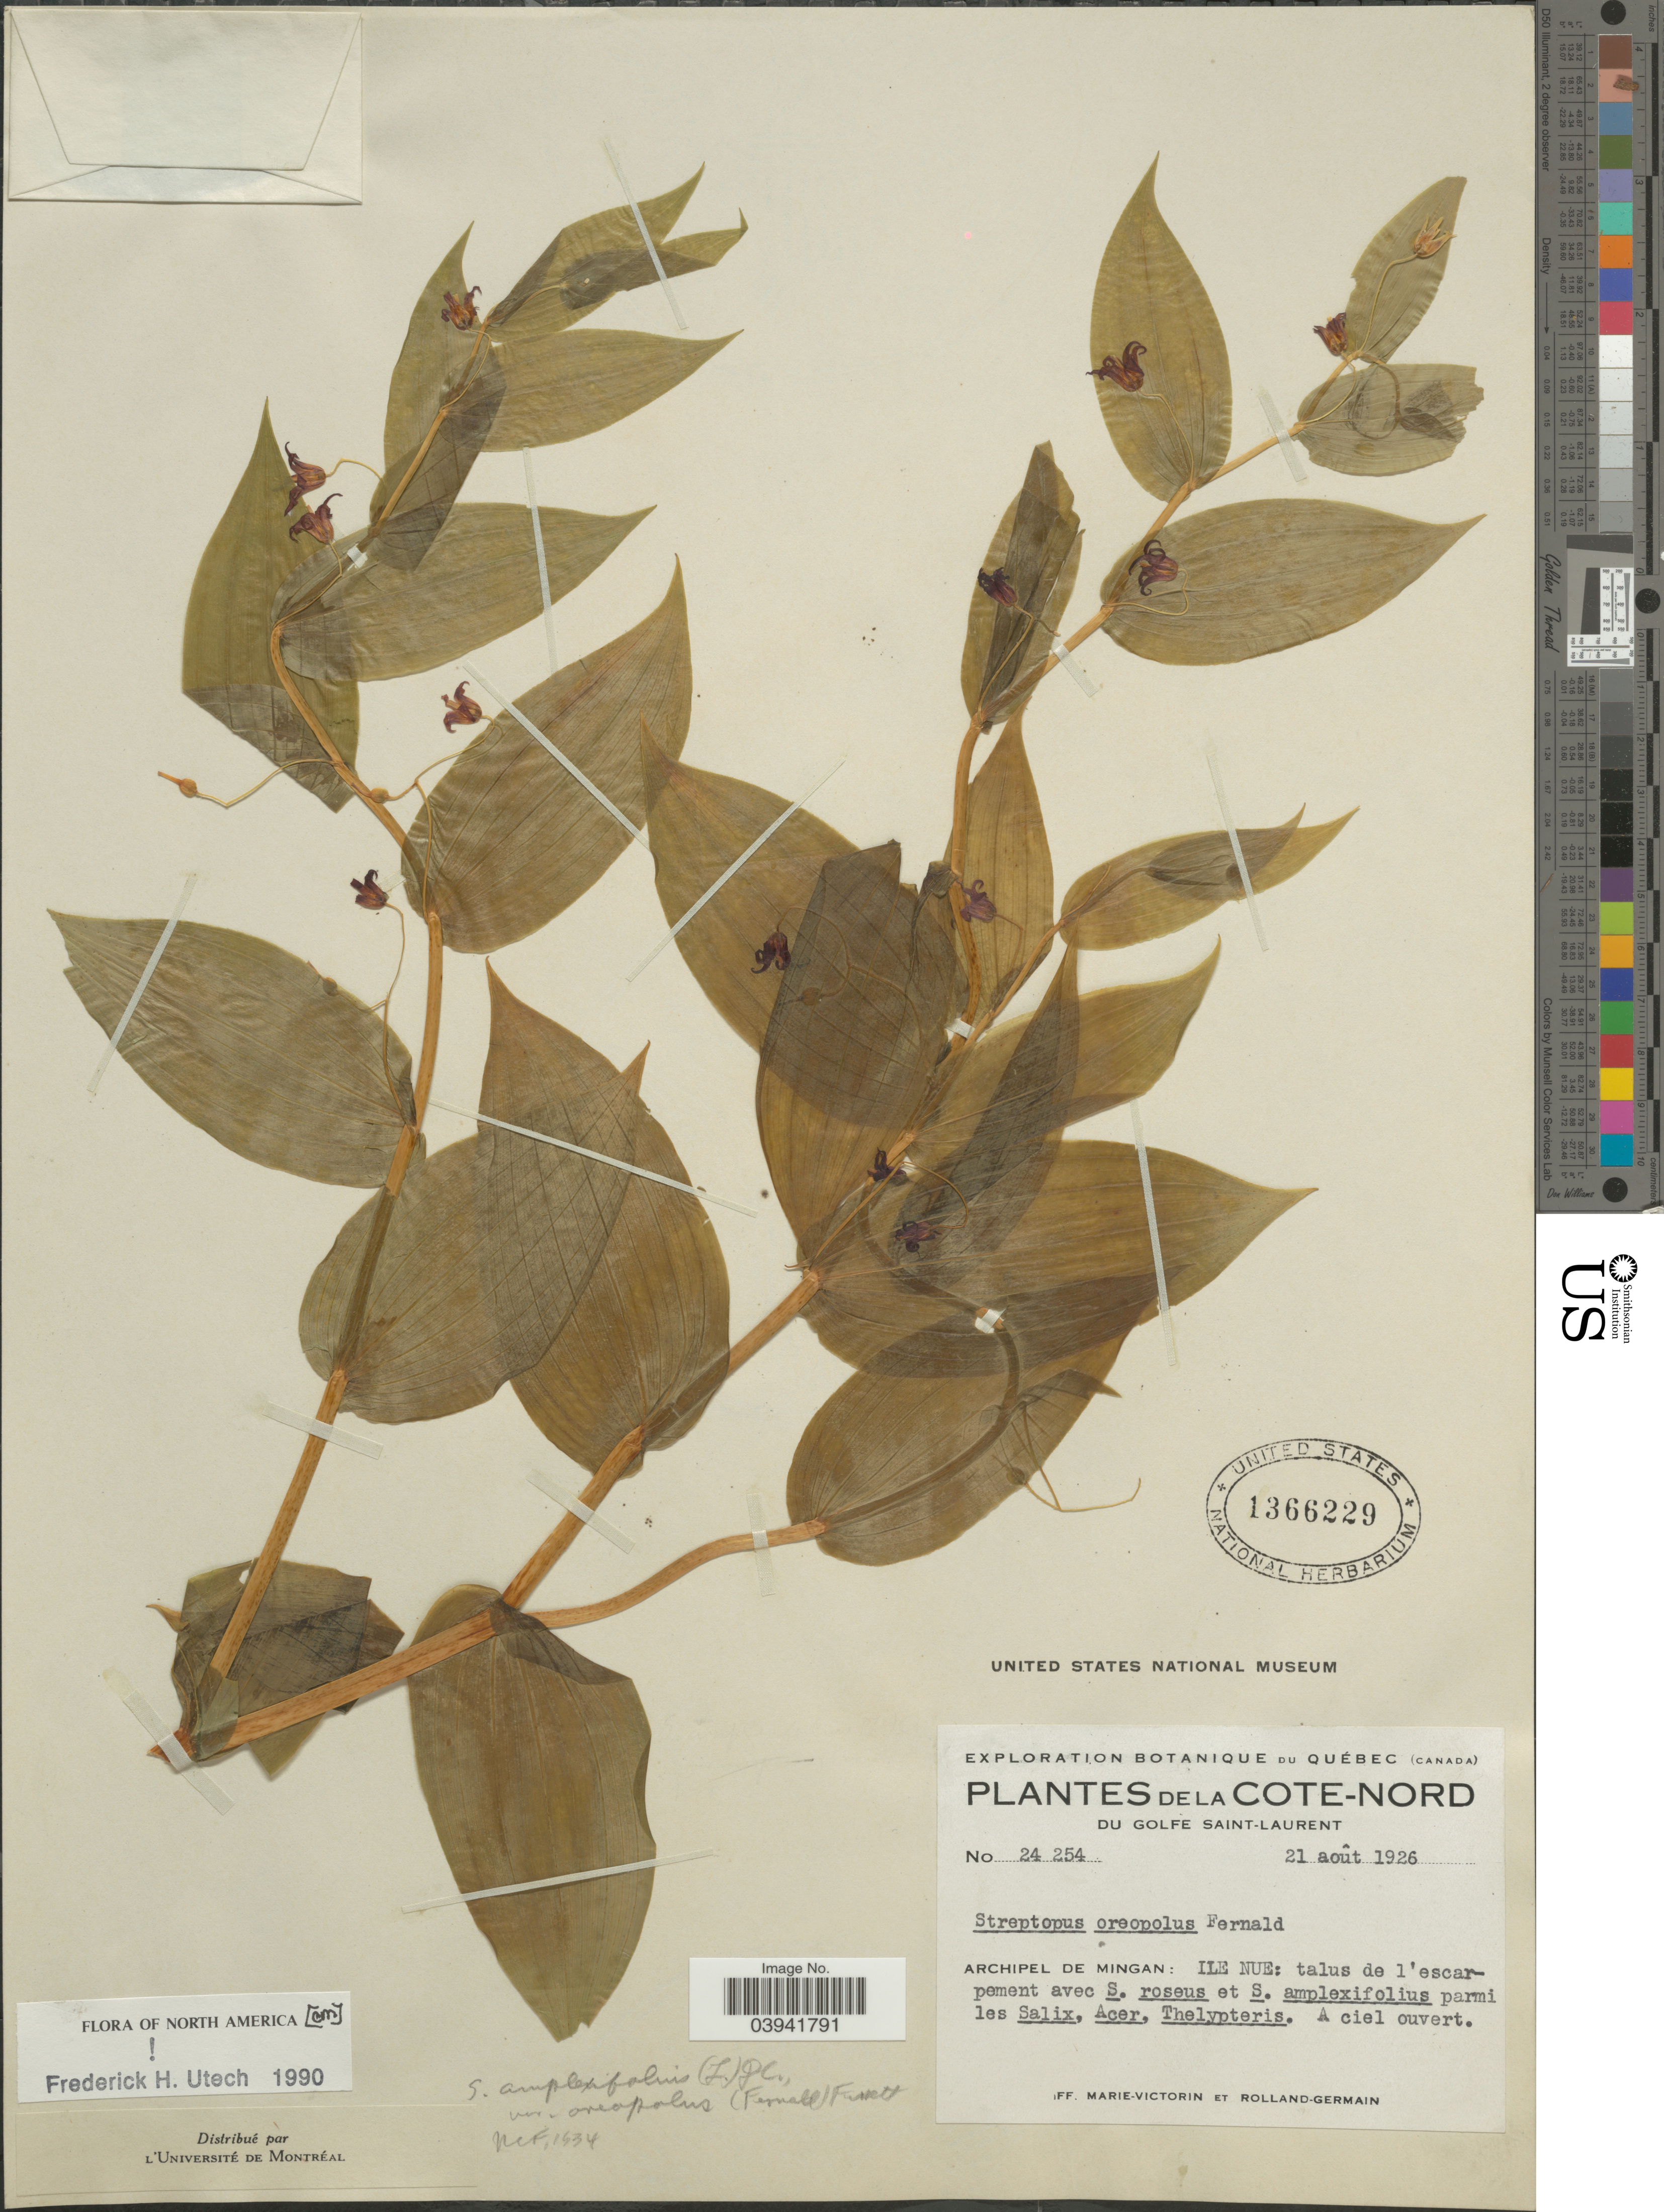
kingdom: Plantae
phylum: Tracheophyta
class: Liliopsida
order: Liliales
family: Liliaceae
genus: Streptopus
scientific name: Streptopus x oreopolus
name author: Fernald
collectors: F. Marie-Victorin & Rolland-Germain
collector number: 24254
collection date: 1926-08-21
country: Canada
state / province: Quebec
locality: La Cote-Nord du golfe Saint-Laurent. Archipel de Mingan: Ile Nue.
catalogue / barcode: US 1366229